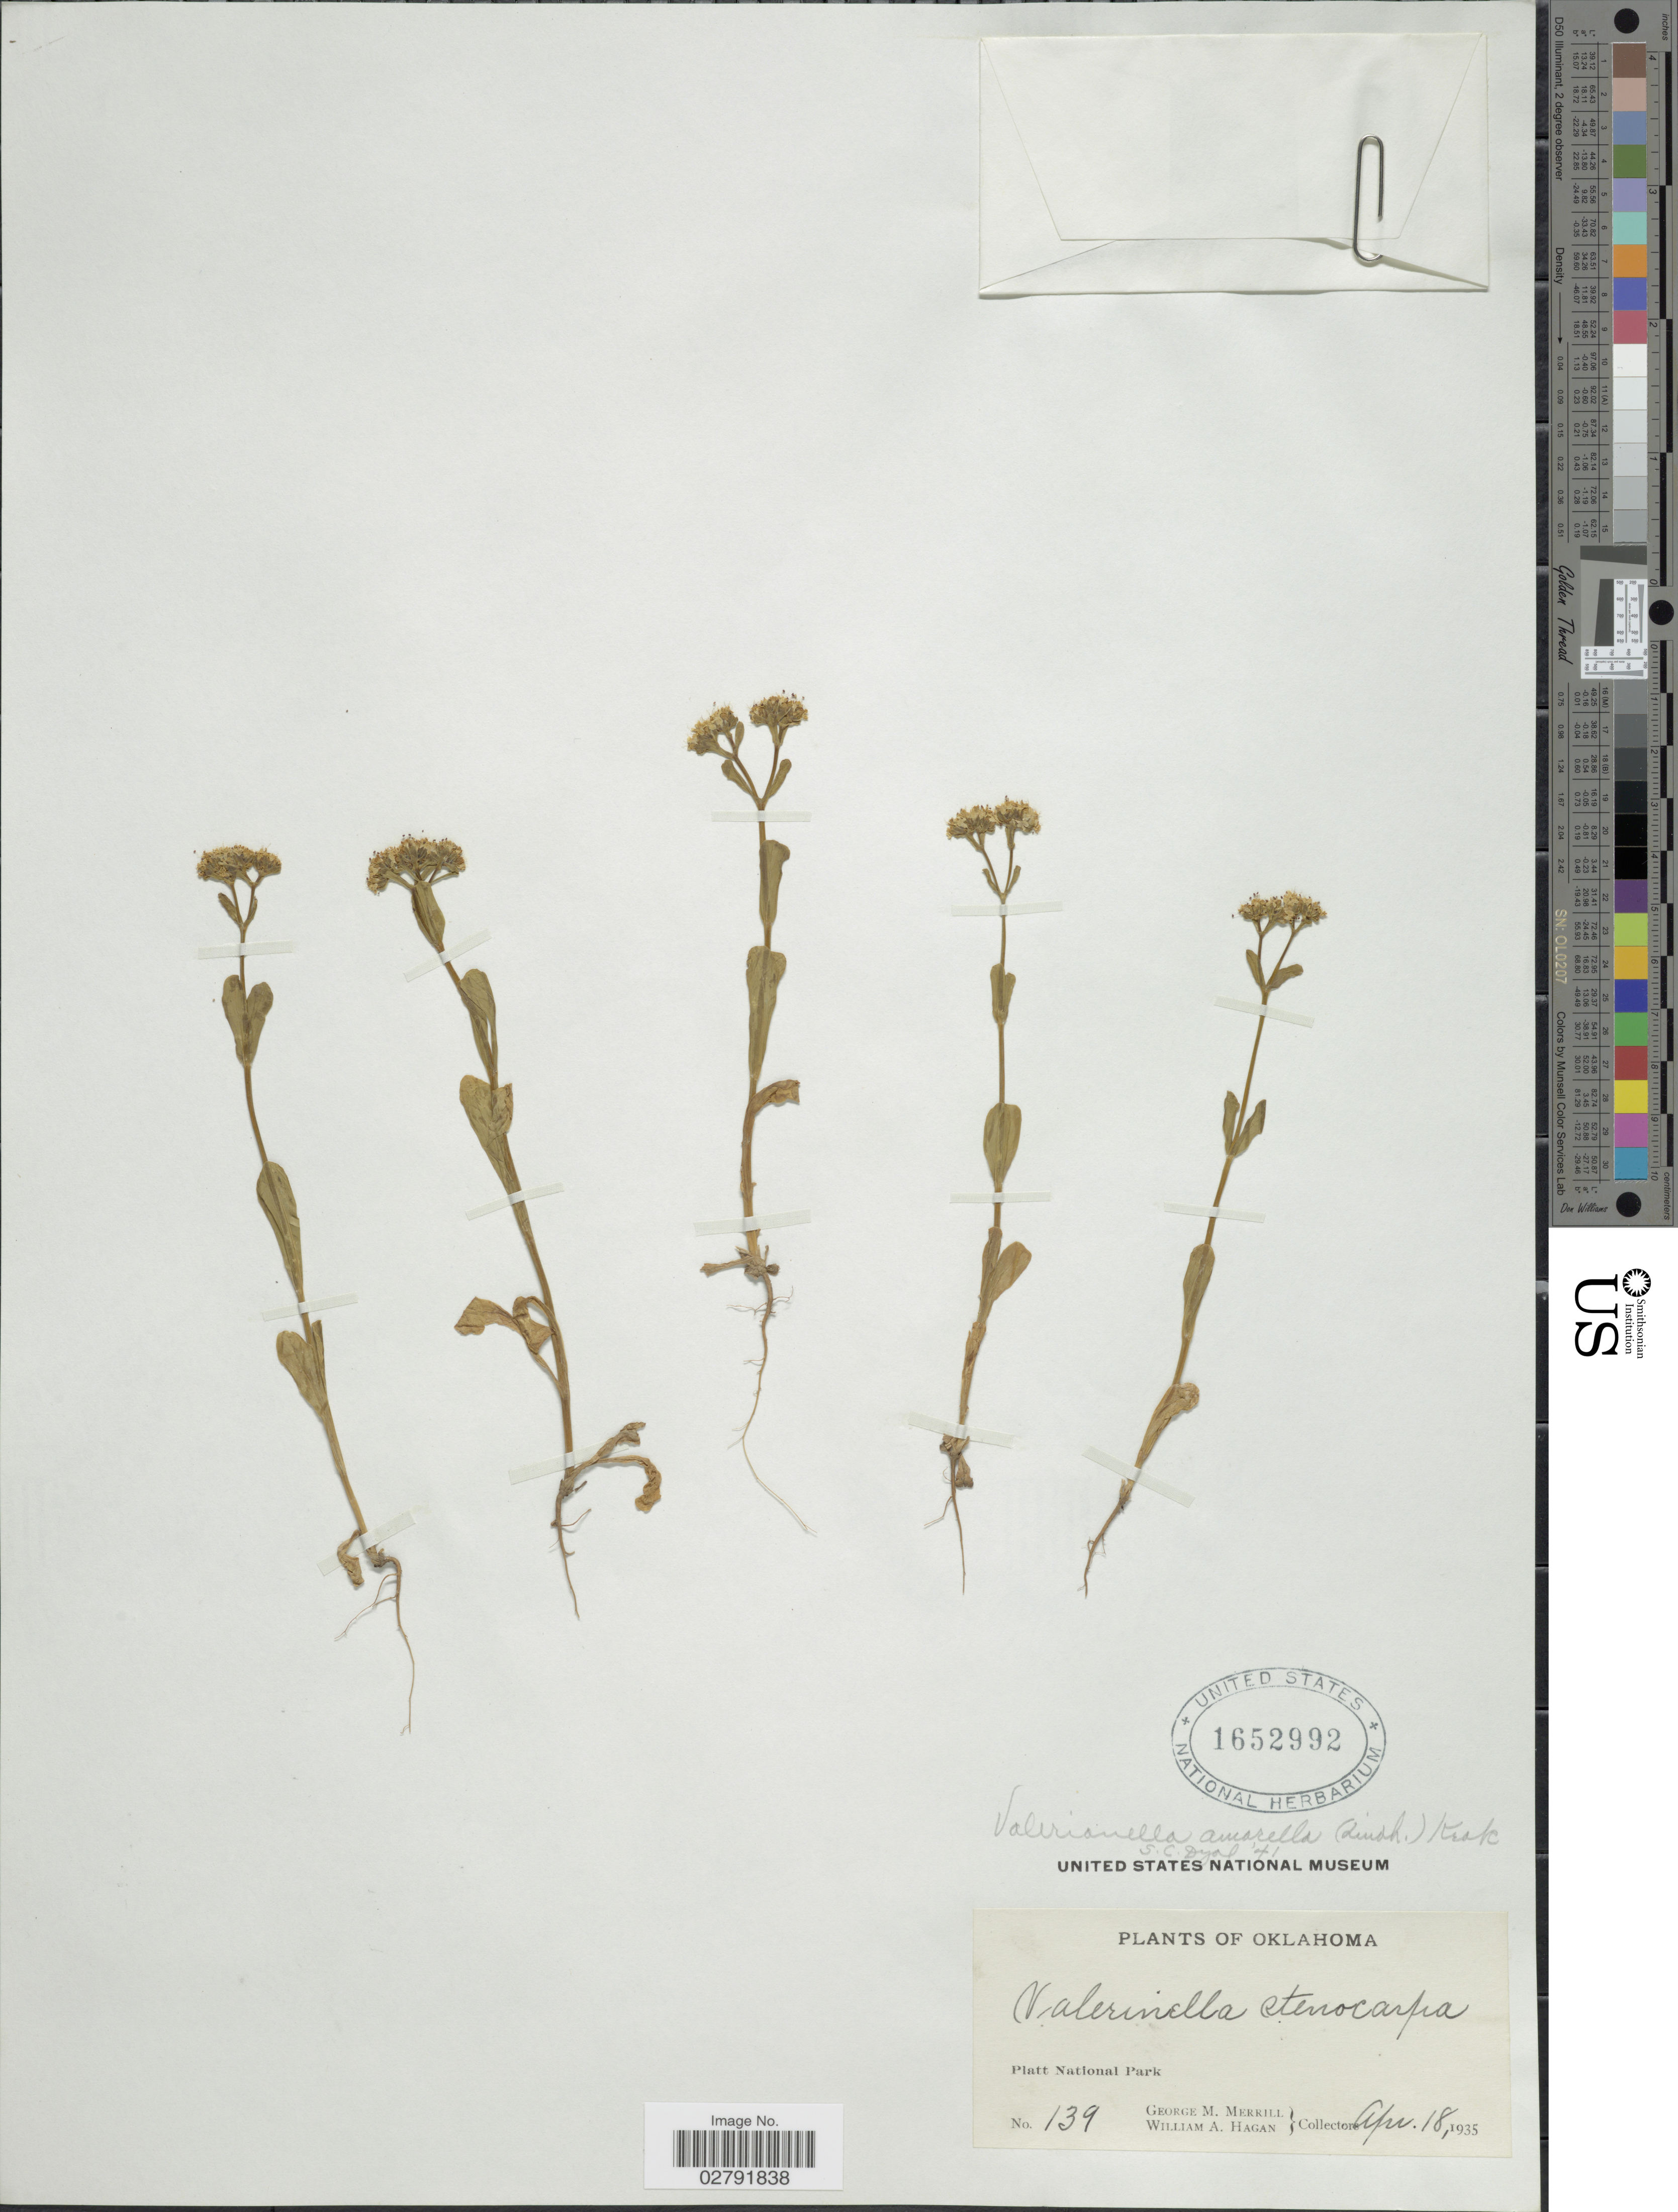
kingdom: Plantae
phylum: Tracheophyta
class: Magnoliopsida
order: Dipsacales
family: Caprifoliaceae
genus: Valerianella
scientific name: Valerianella amarella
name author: (Lindl. ex Engelm.) Krok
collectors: G. M. Merrill & W. Hagan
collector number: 139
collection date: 1935-04-18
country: United States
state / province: Oklahoma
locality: Platt National Park.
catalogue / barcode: US 1652992